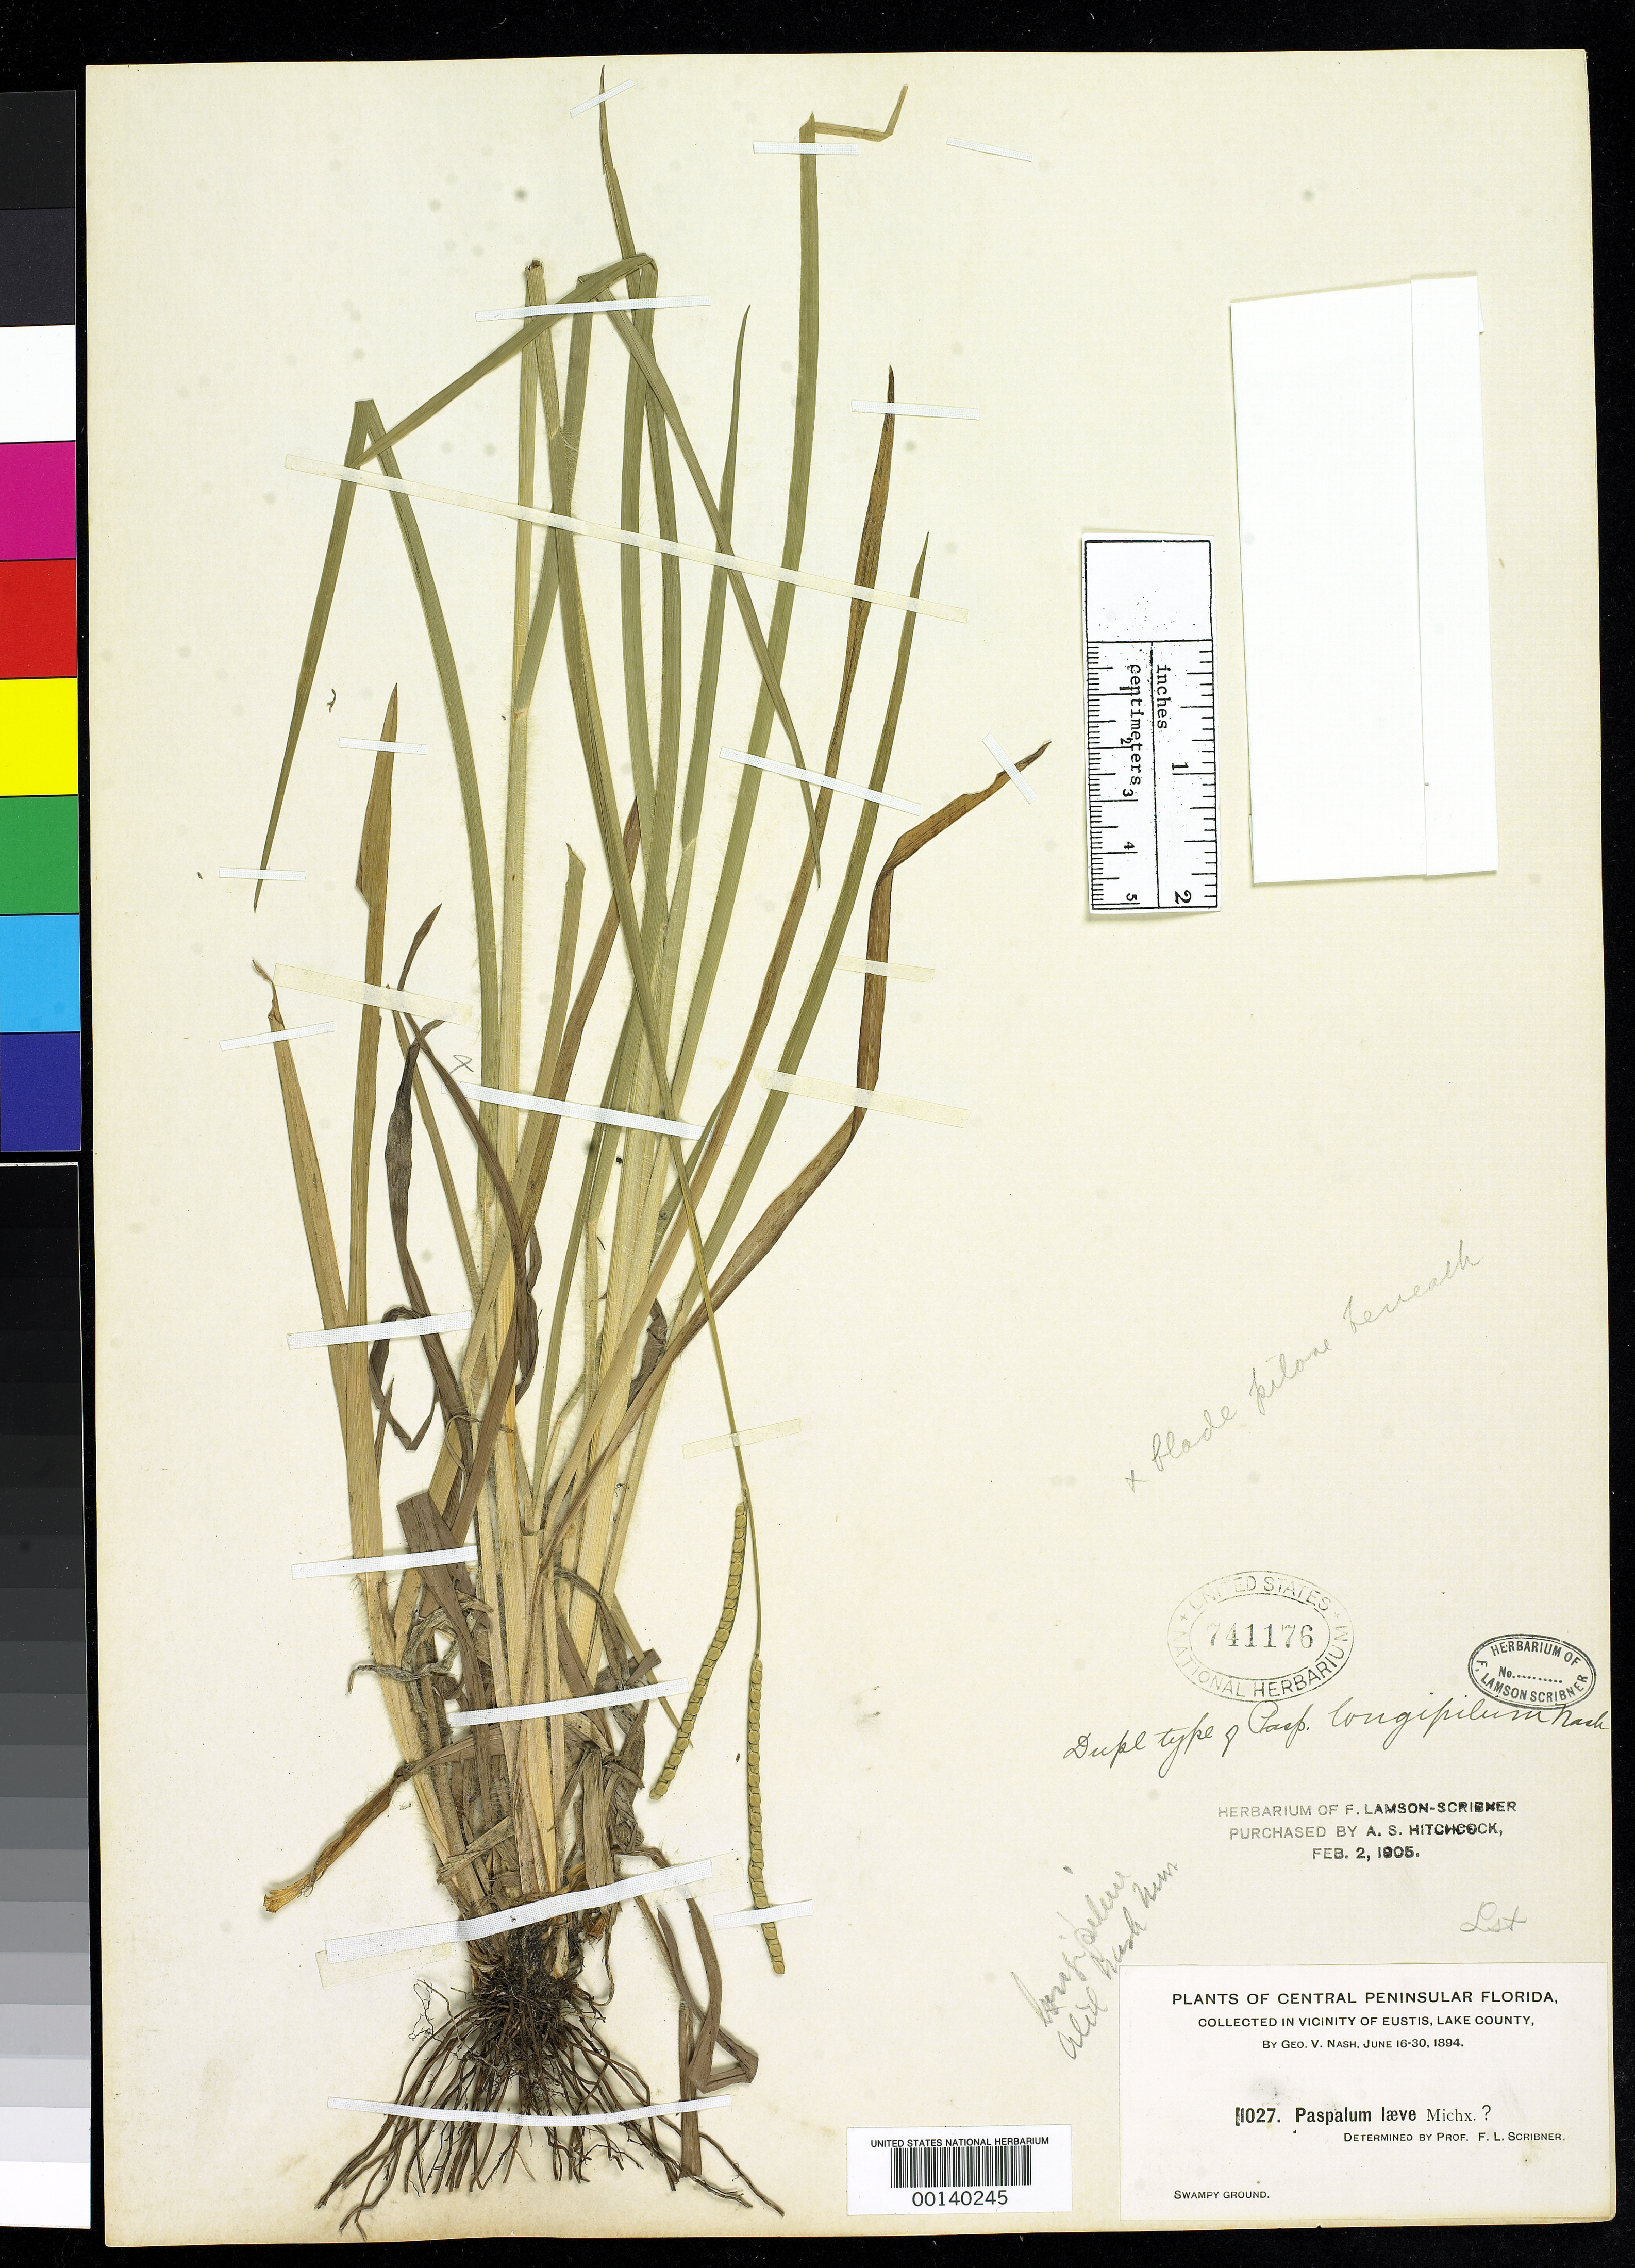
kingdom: Plantae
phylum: Tracheophyta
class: Liliopsida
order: Poales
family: Poaceae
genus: Paspalum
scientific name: Paspalum longipilum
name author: Nash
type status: Isotype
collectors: G. V. Nash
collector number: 1027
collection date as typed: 16 Jun 1894 to 30 Jun 1894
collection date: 1894-06-16/1894-06-30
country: United States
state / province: Florida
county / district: Lake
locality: Near Eustis.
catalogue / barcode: US 741176